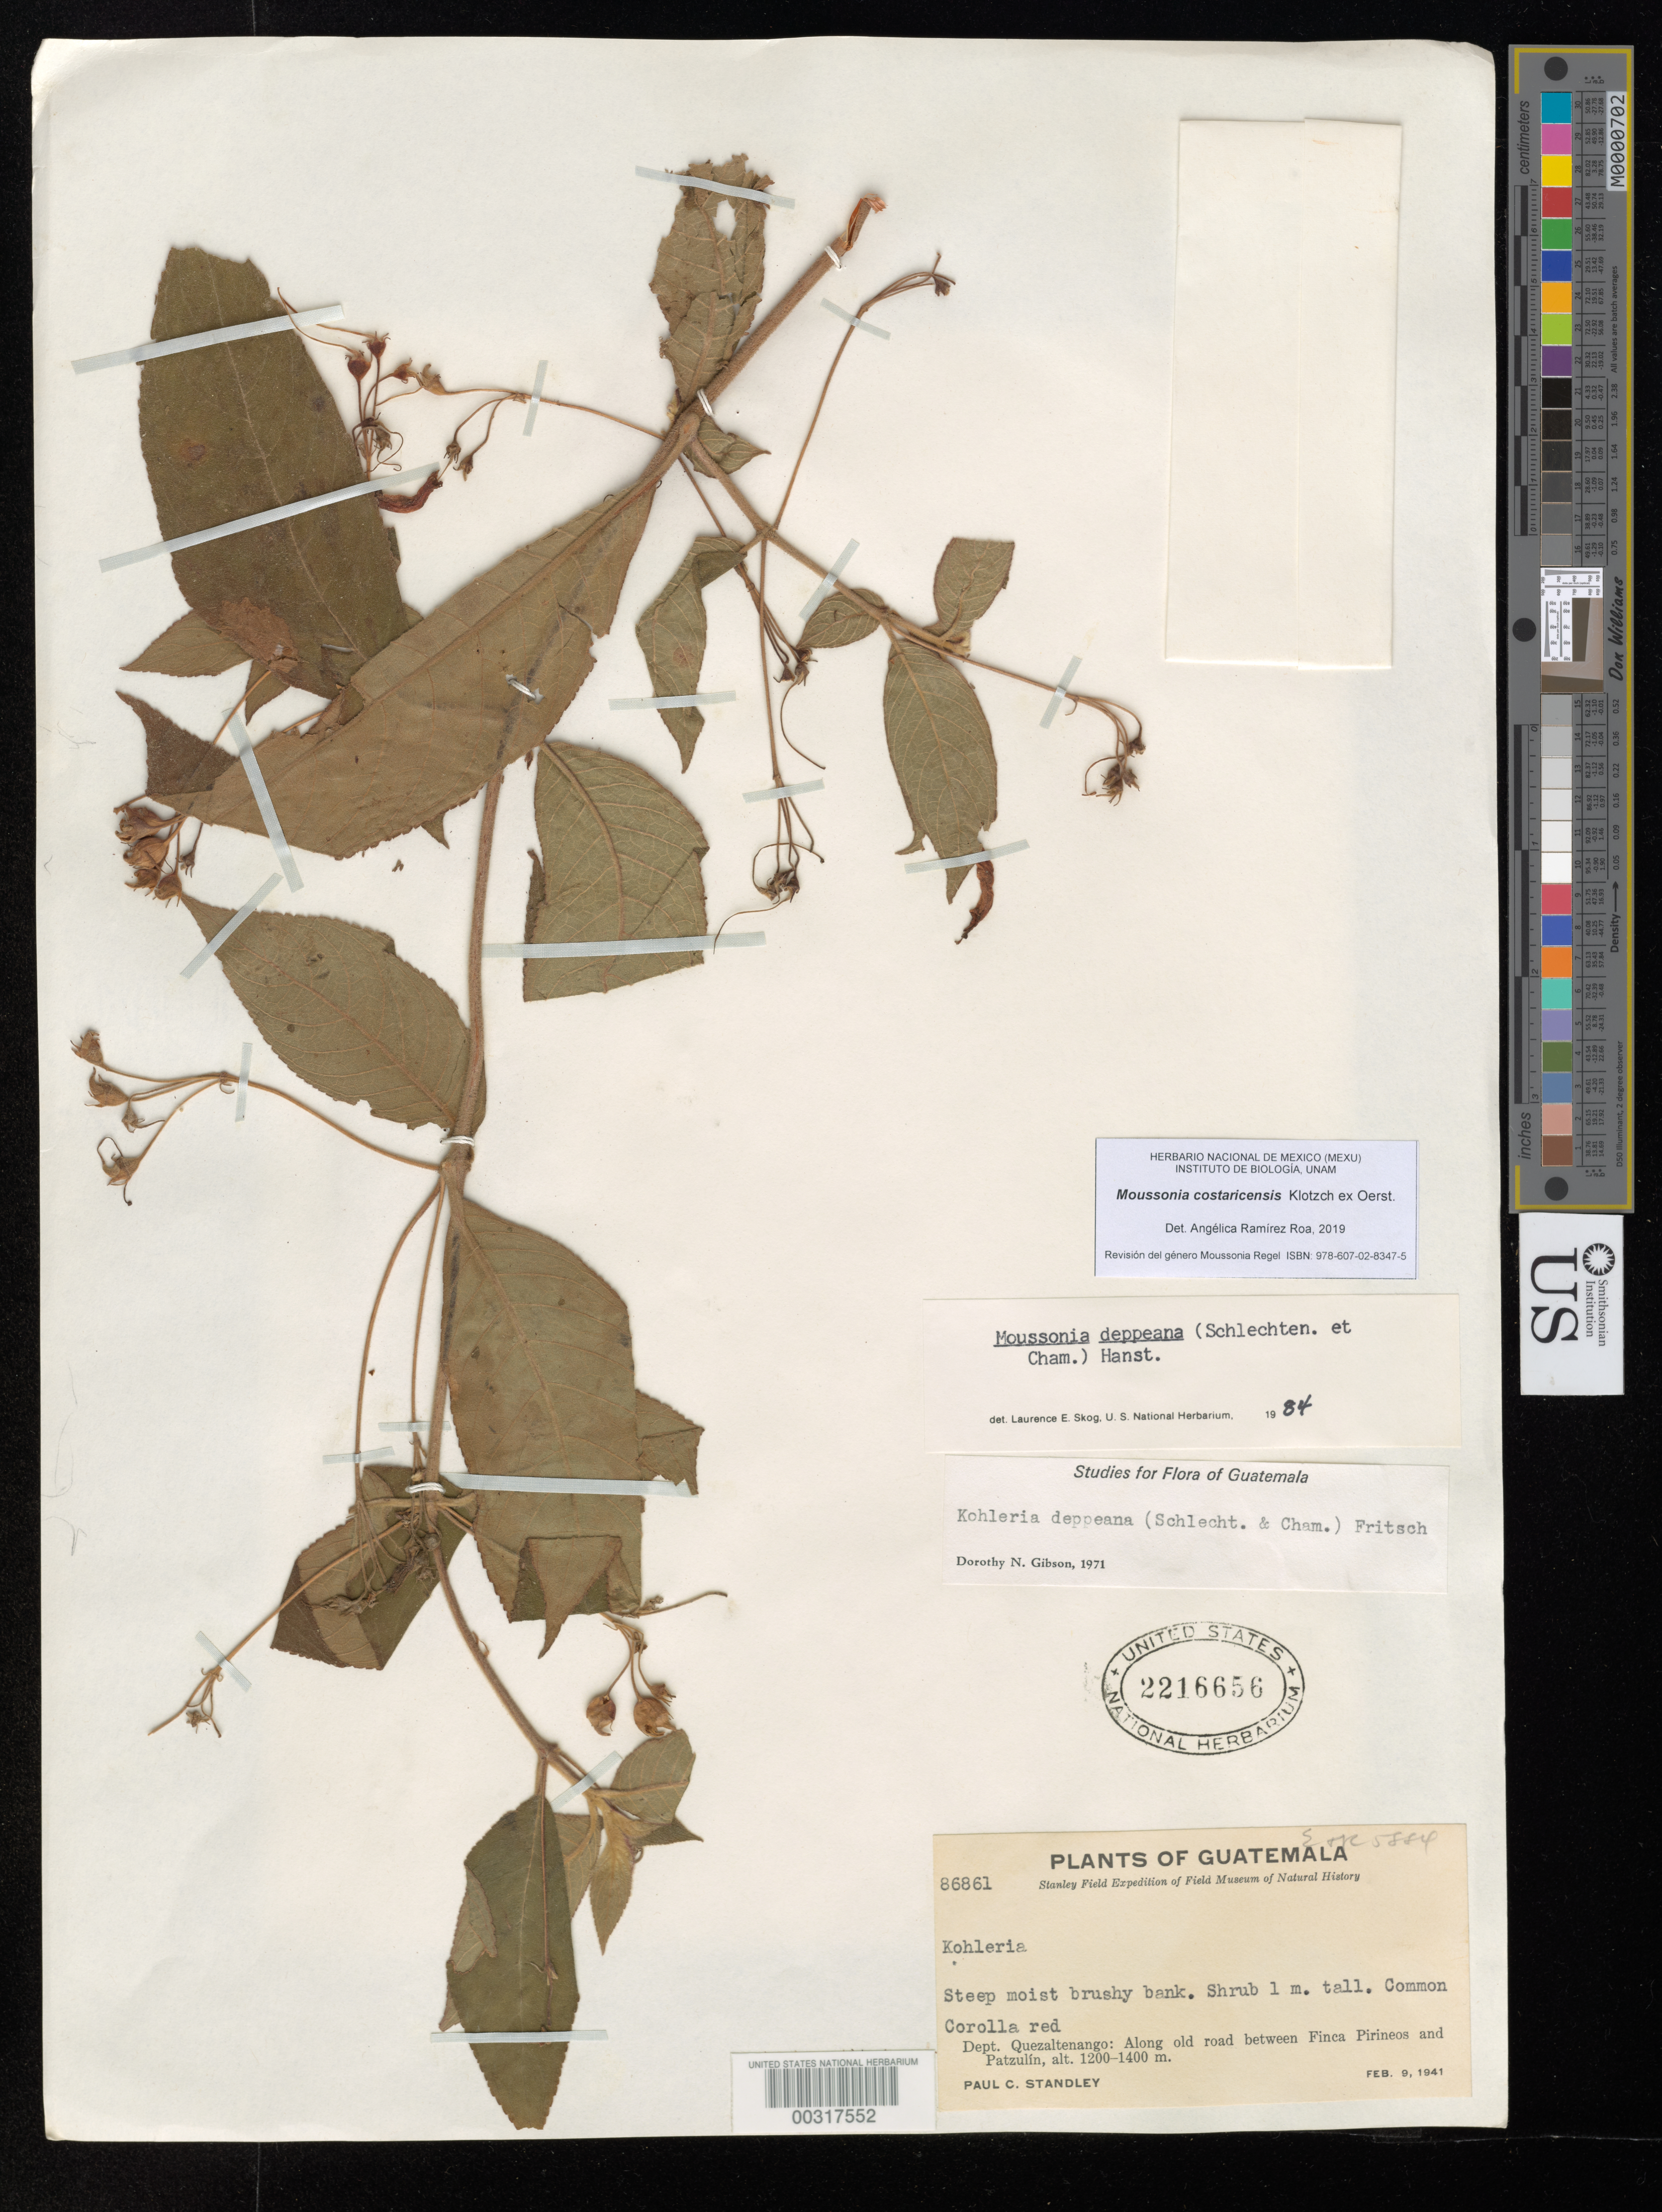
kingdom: Plantae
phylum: Tracheophyta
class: Magnoliopsida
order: Lamiales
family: Gesneriaceae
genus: Moussonia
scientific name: Moussonia costaricensis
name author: Klotzsch ex Oerst.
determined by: Ramírez-Roa, A.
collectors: P. C. Standley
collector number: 86861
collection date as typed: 09 Feb 1941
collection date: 1941-02-09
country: Guatemala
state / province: Quetzaltenango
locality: Along old road between Finca Pirineos and Patzulin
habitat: Steep moist brushy bank.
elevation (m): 1200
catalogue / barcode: US 2216656